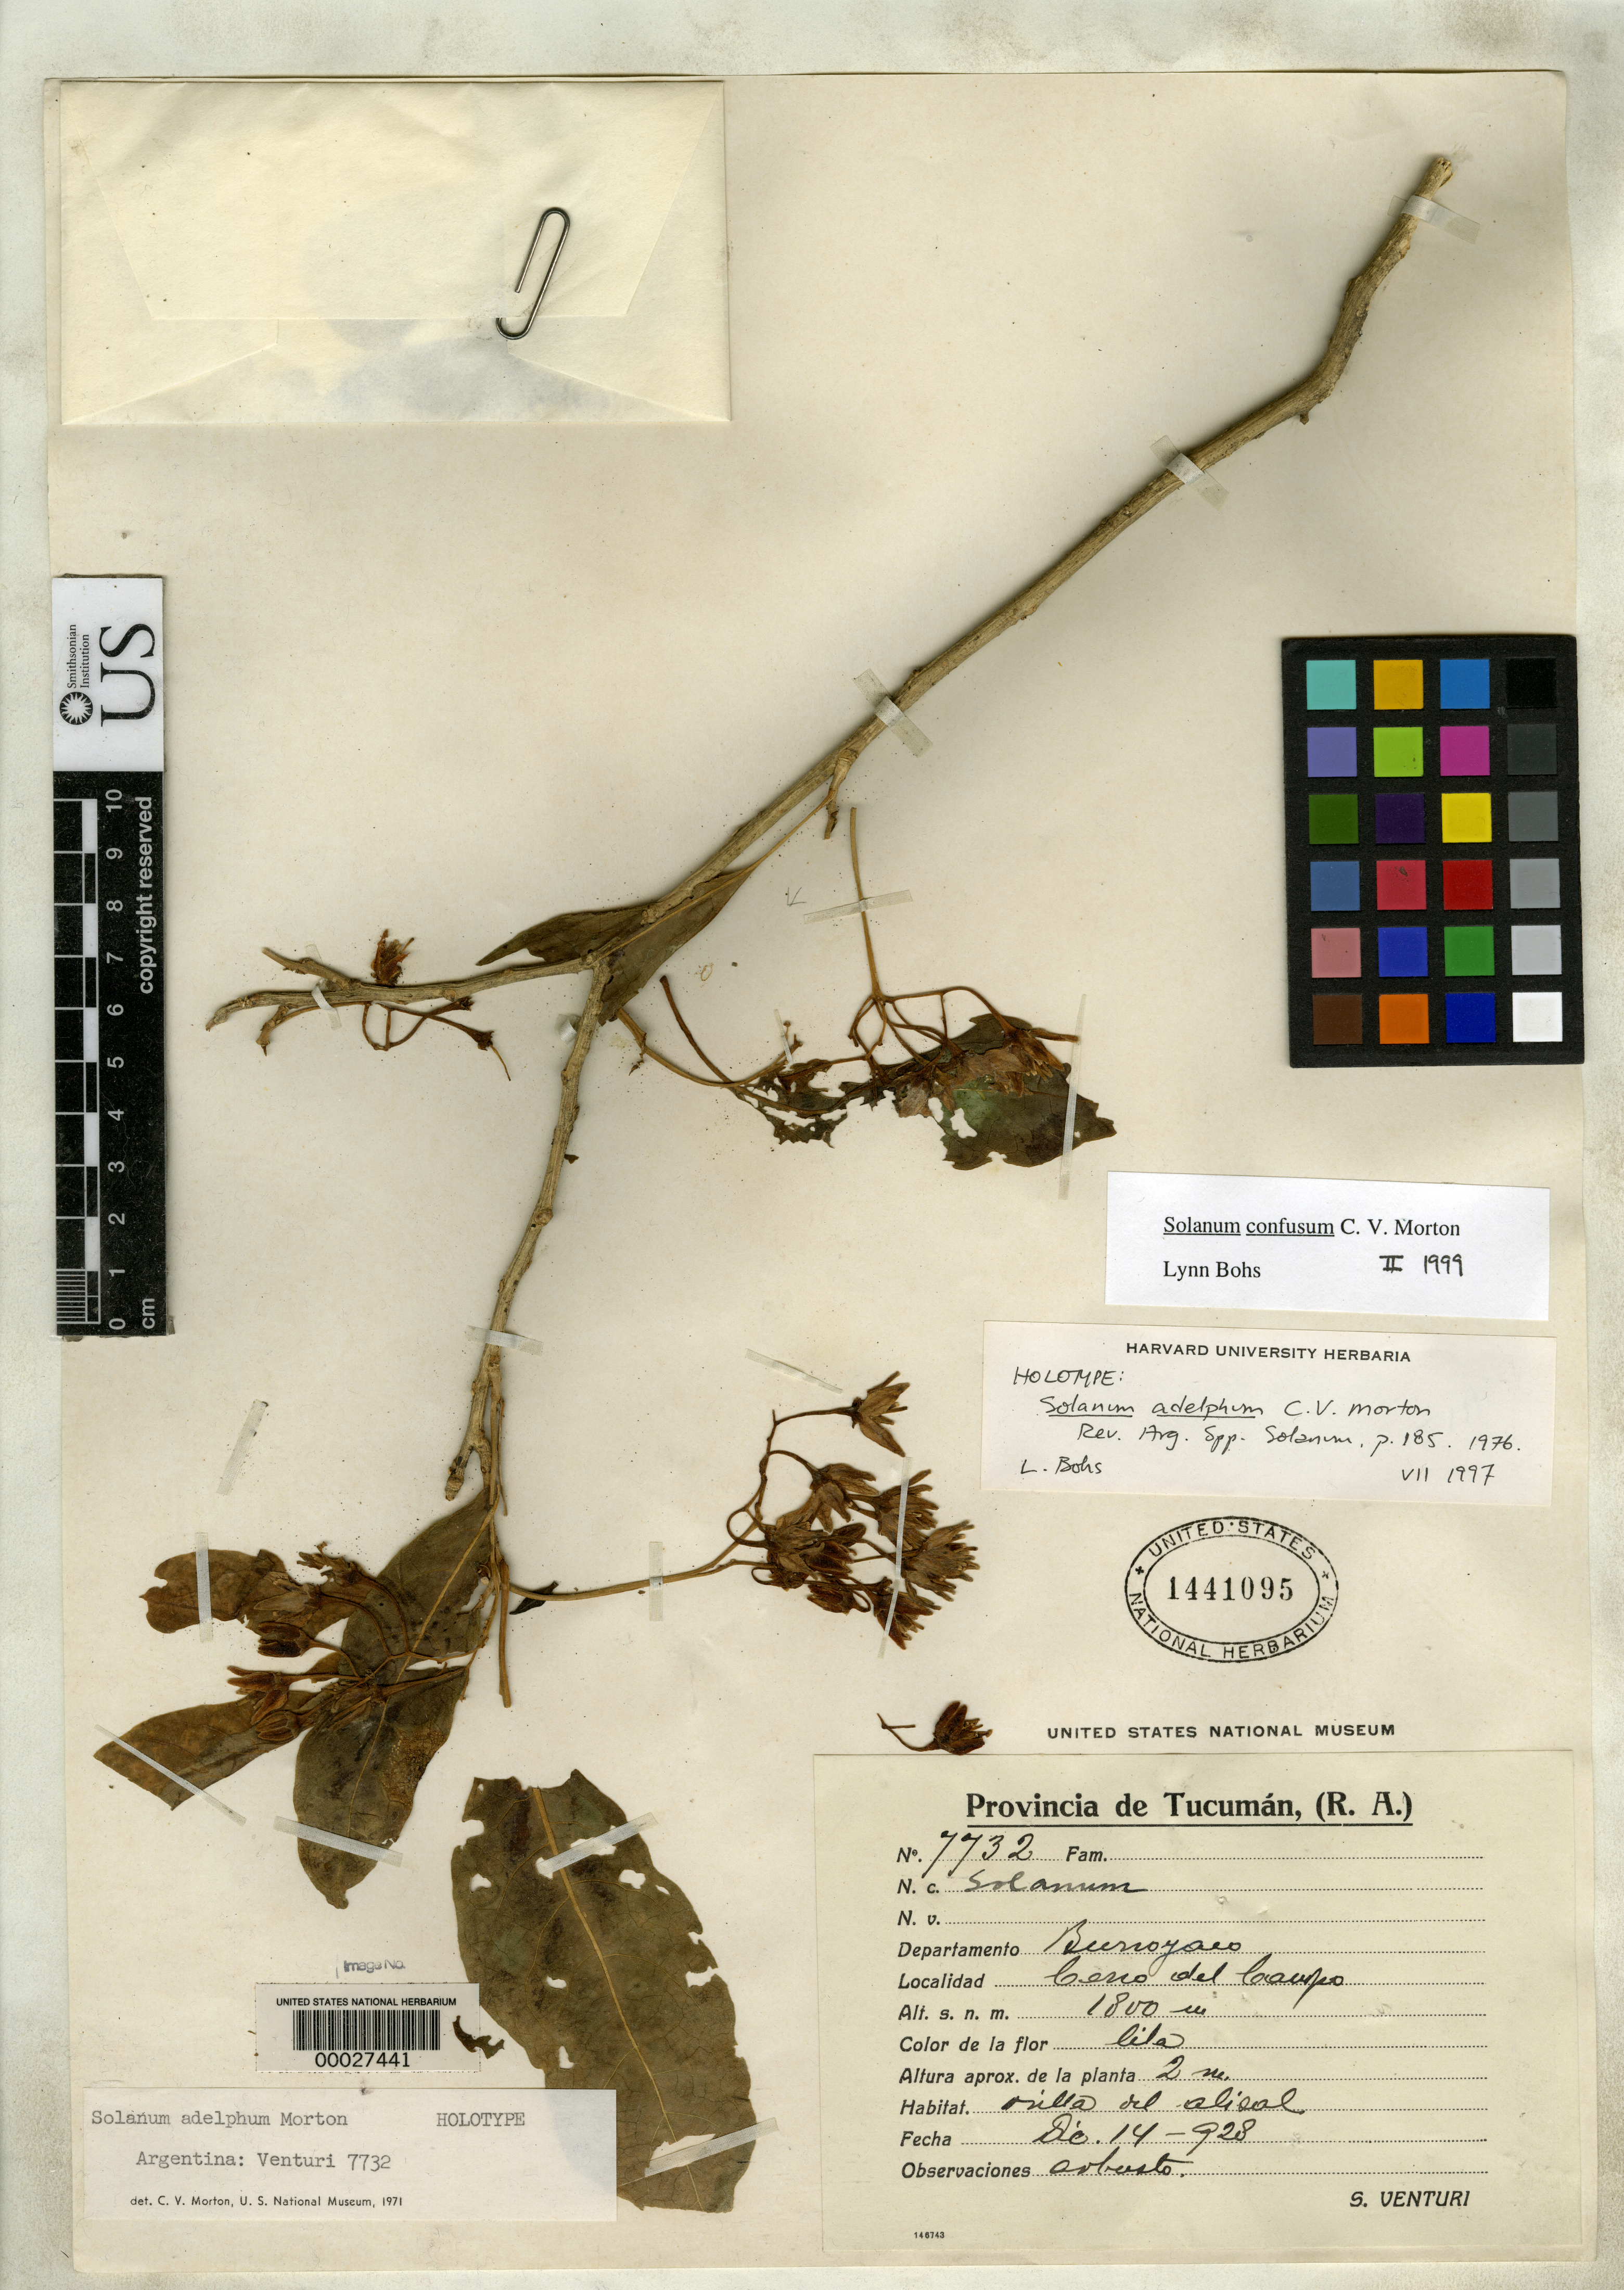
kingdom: Plantae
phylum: Tracheophyta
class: Magnoliopsida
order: Solanales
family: Solanaceae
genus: Solanum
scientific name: Solanum adelphum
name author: C.V. Morton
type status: Holotype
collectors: S. Venturi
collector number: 7732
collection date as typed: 14 Dec 1928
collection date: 1928-12-14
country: Argentina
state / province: Tucumán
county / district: Burroyaco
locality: Cerro del Campo.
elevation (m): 1800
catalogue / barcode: US 1441095